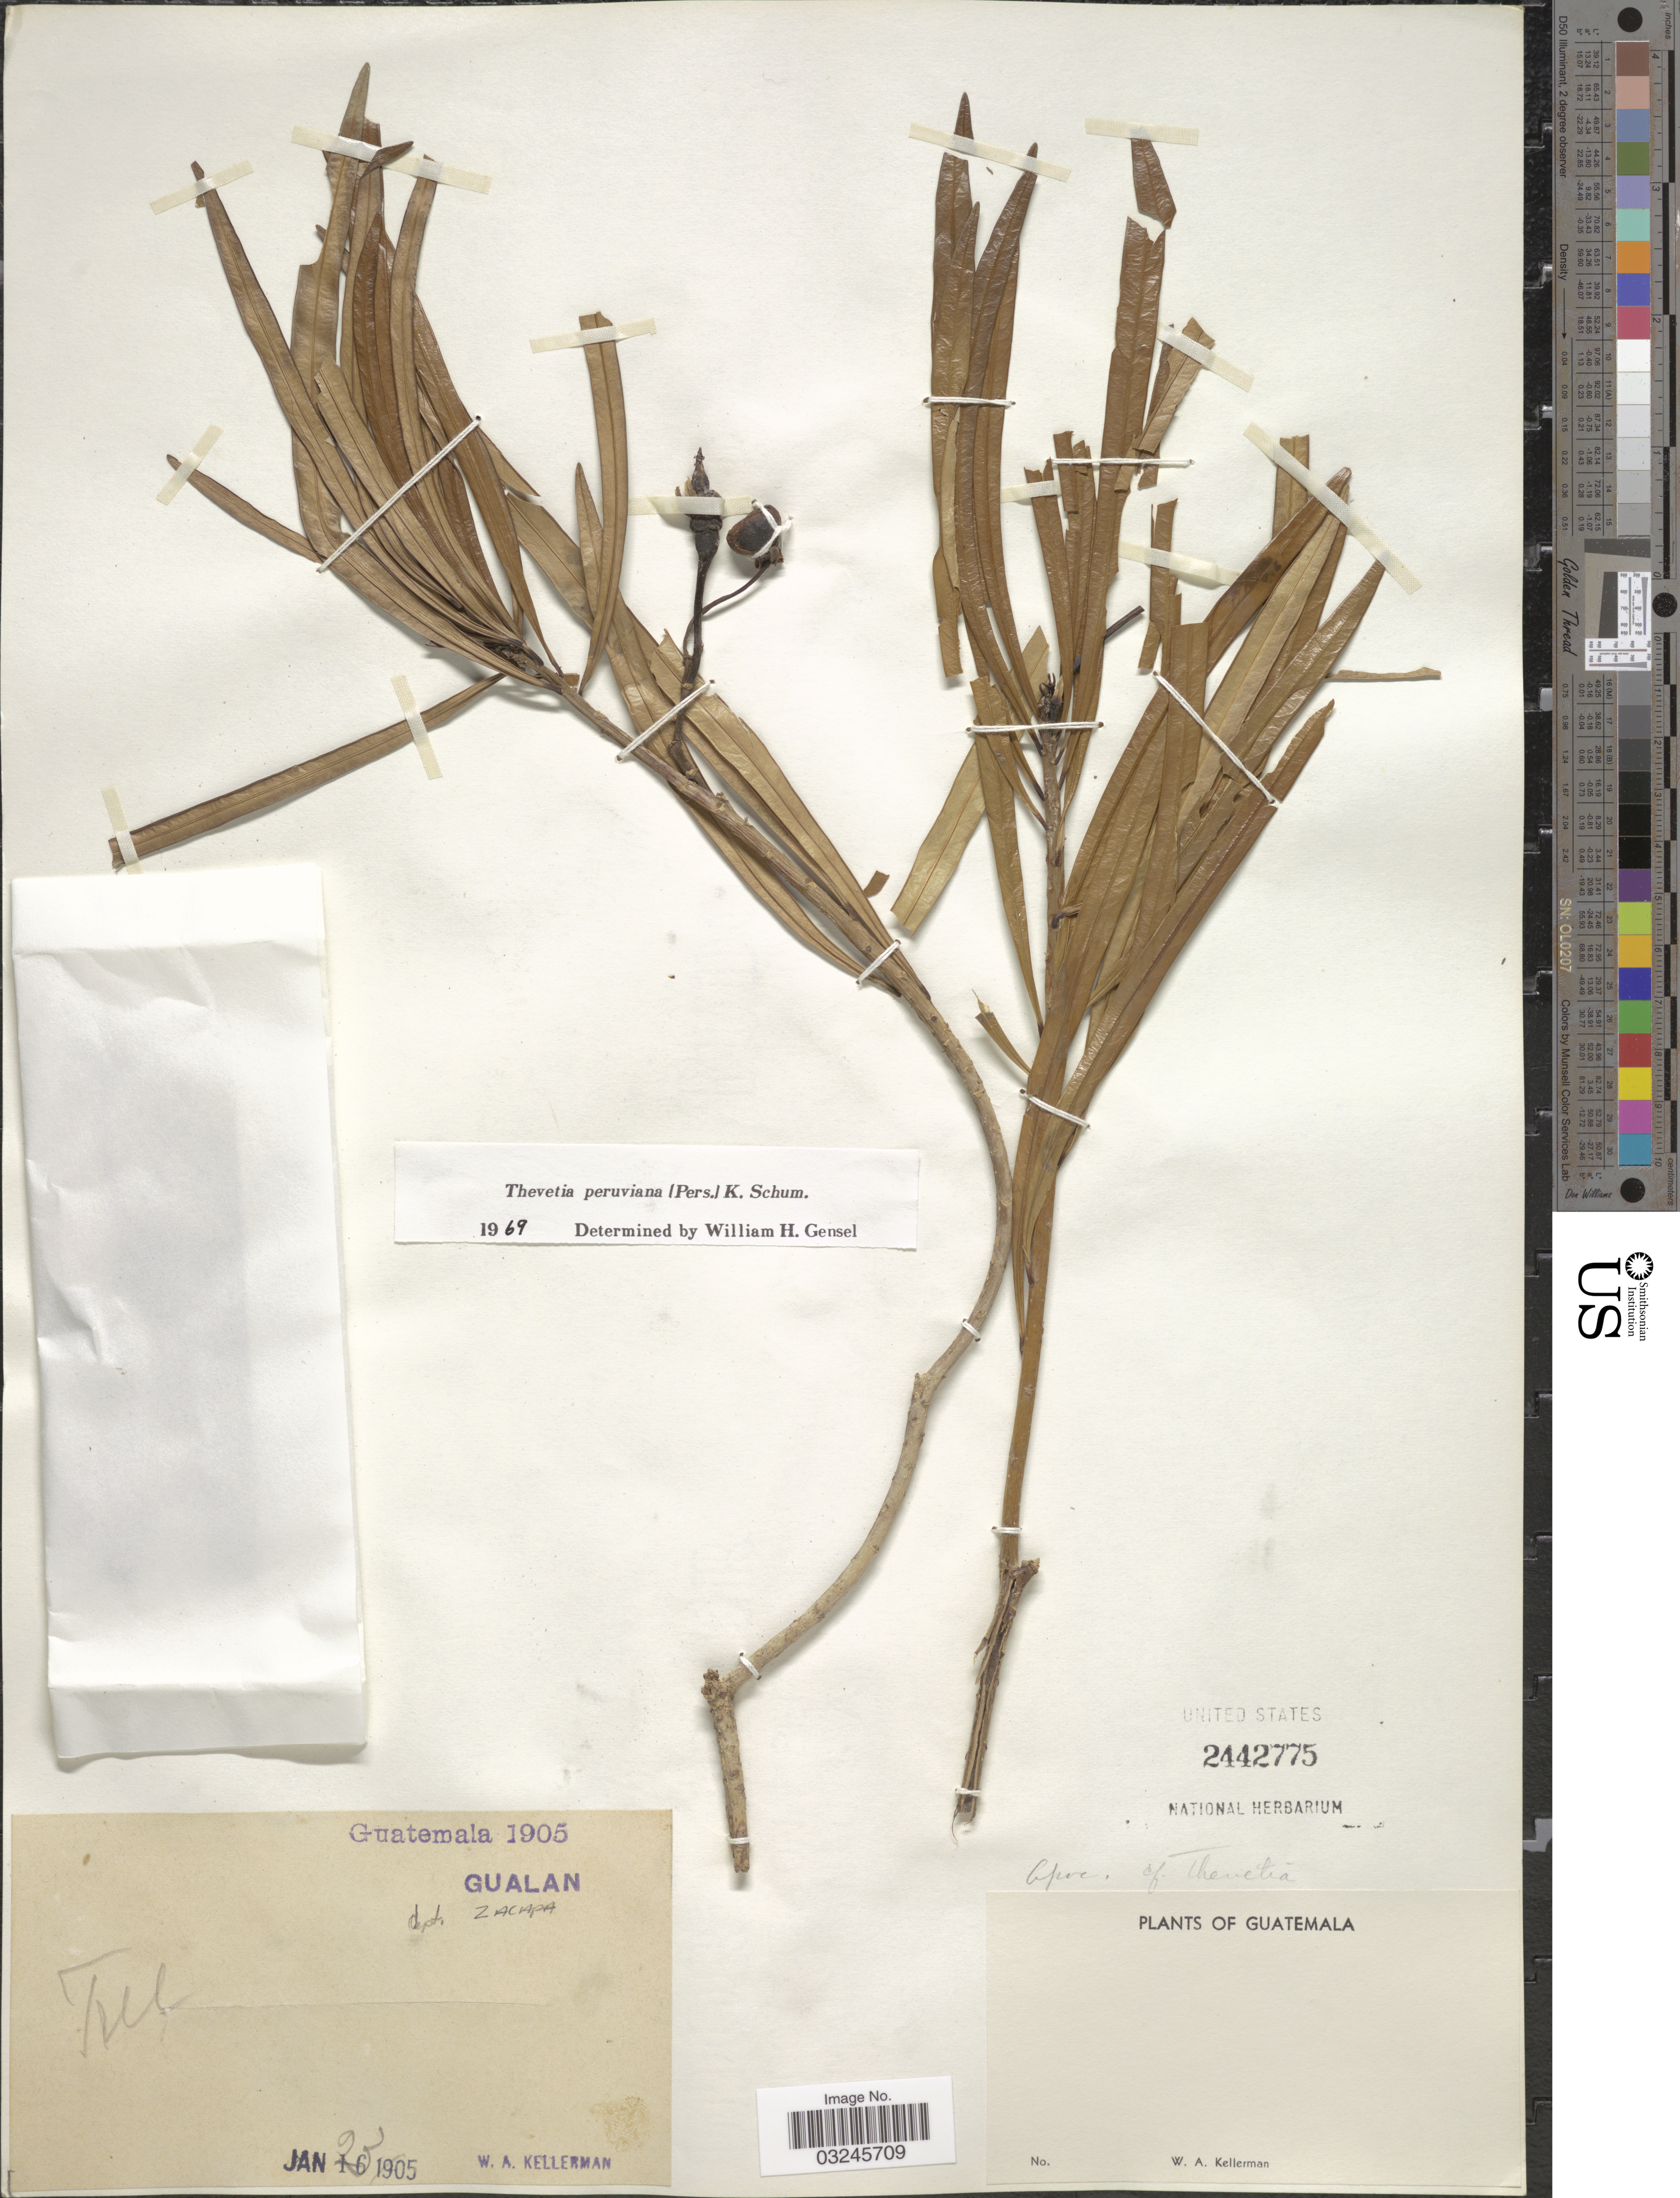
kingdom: Plantae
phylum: Tracheophyta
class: Magnoliopsida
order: Gentianales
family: Apocynaceae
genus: Thevetia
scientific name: Thevetia peruviana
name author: (Pers.) K. Schum.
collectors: W. Kellerman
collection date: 1905-01-23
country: Guatemala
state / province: Zacapa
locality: Gualan, dept. Zacapa.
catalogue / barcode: US 2442775